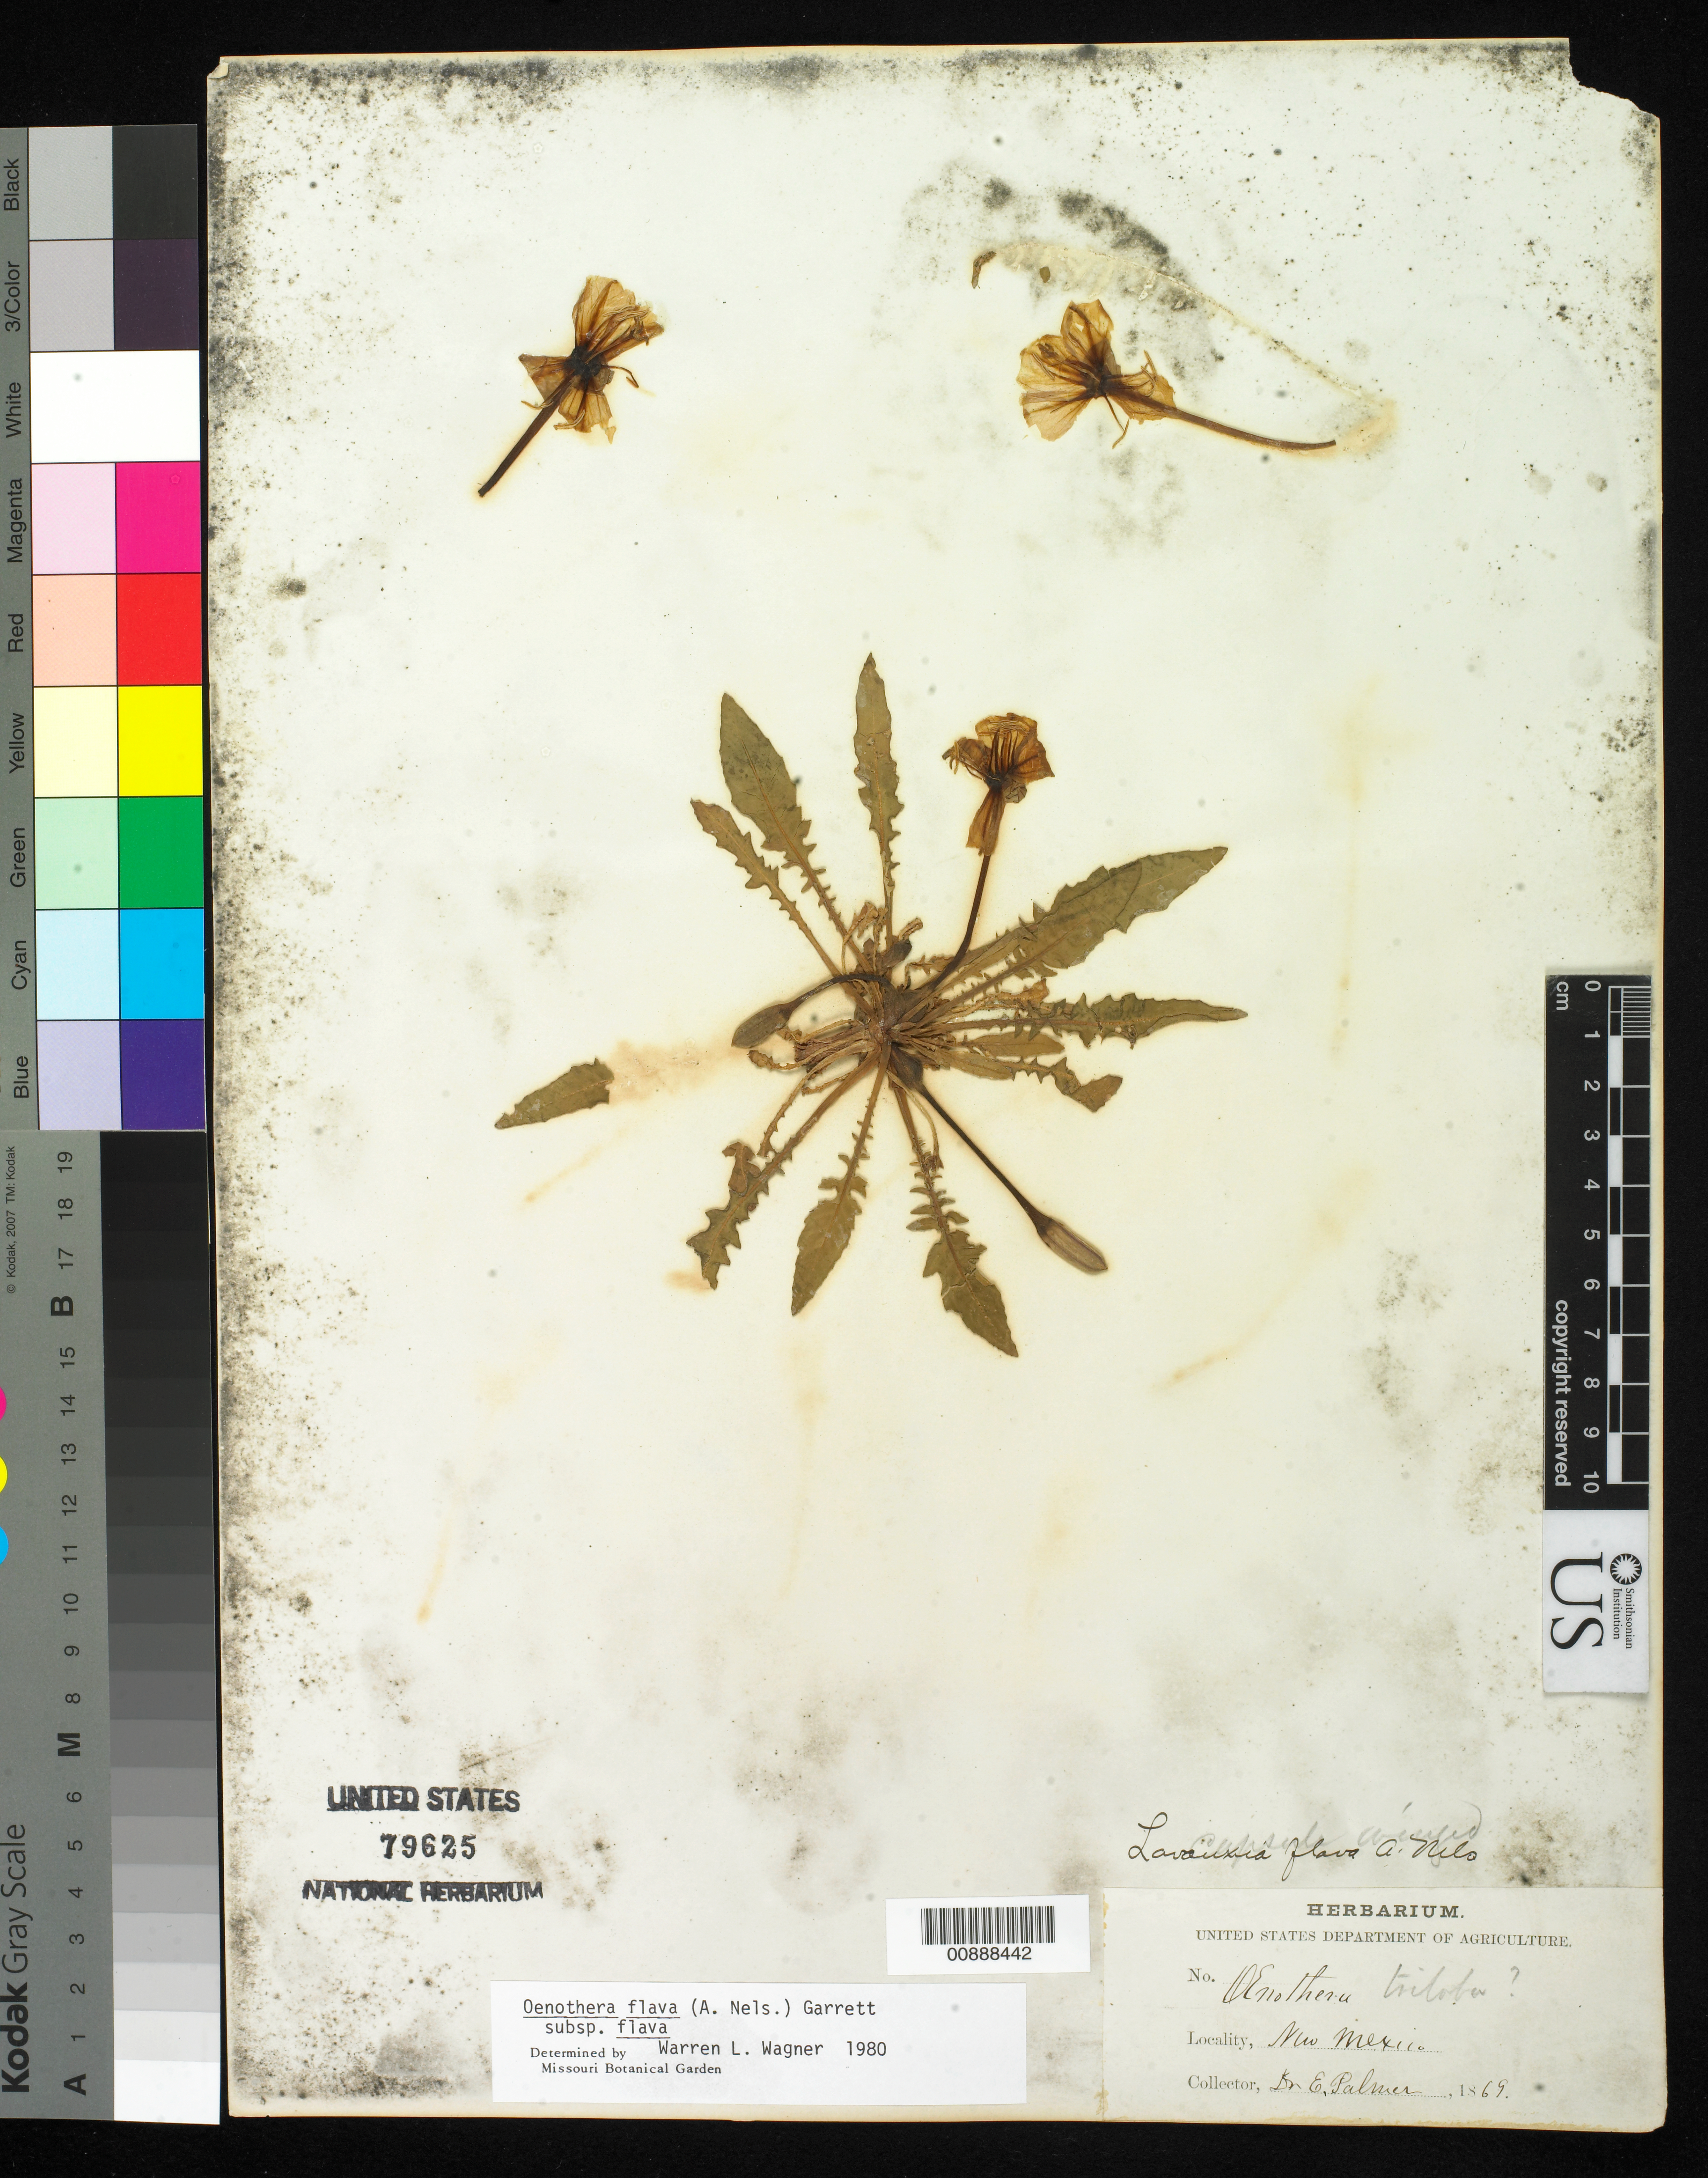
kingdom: Plantae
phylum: Tracheophyta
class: Magnoliopsida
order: Myrtales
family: Onagraceae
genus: Oenothera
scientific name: Oenothera flava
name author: (A. Nelson) Garrett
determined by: Wagner, W. L., (BOT), Smithsonian Institution - National Museum of Natural History (UNITED STATES)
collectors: E. Palmer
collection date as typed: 1869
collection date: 1869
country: United States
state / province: New Mexico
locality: New Mexico.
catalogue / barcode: US 79625